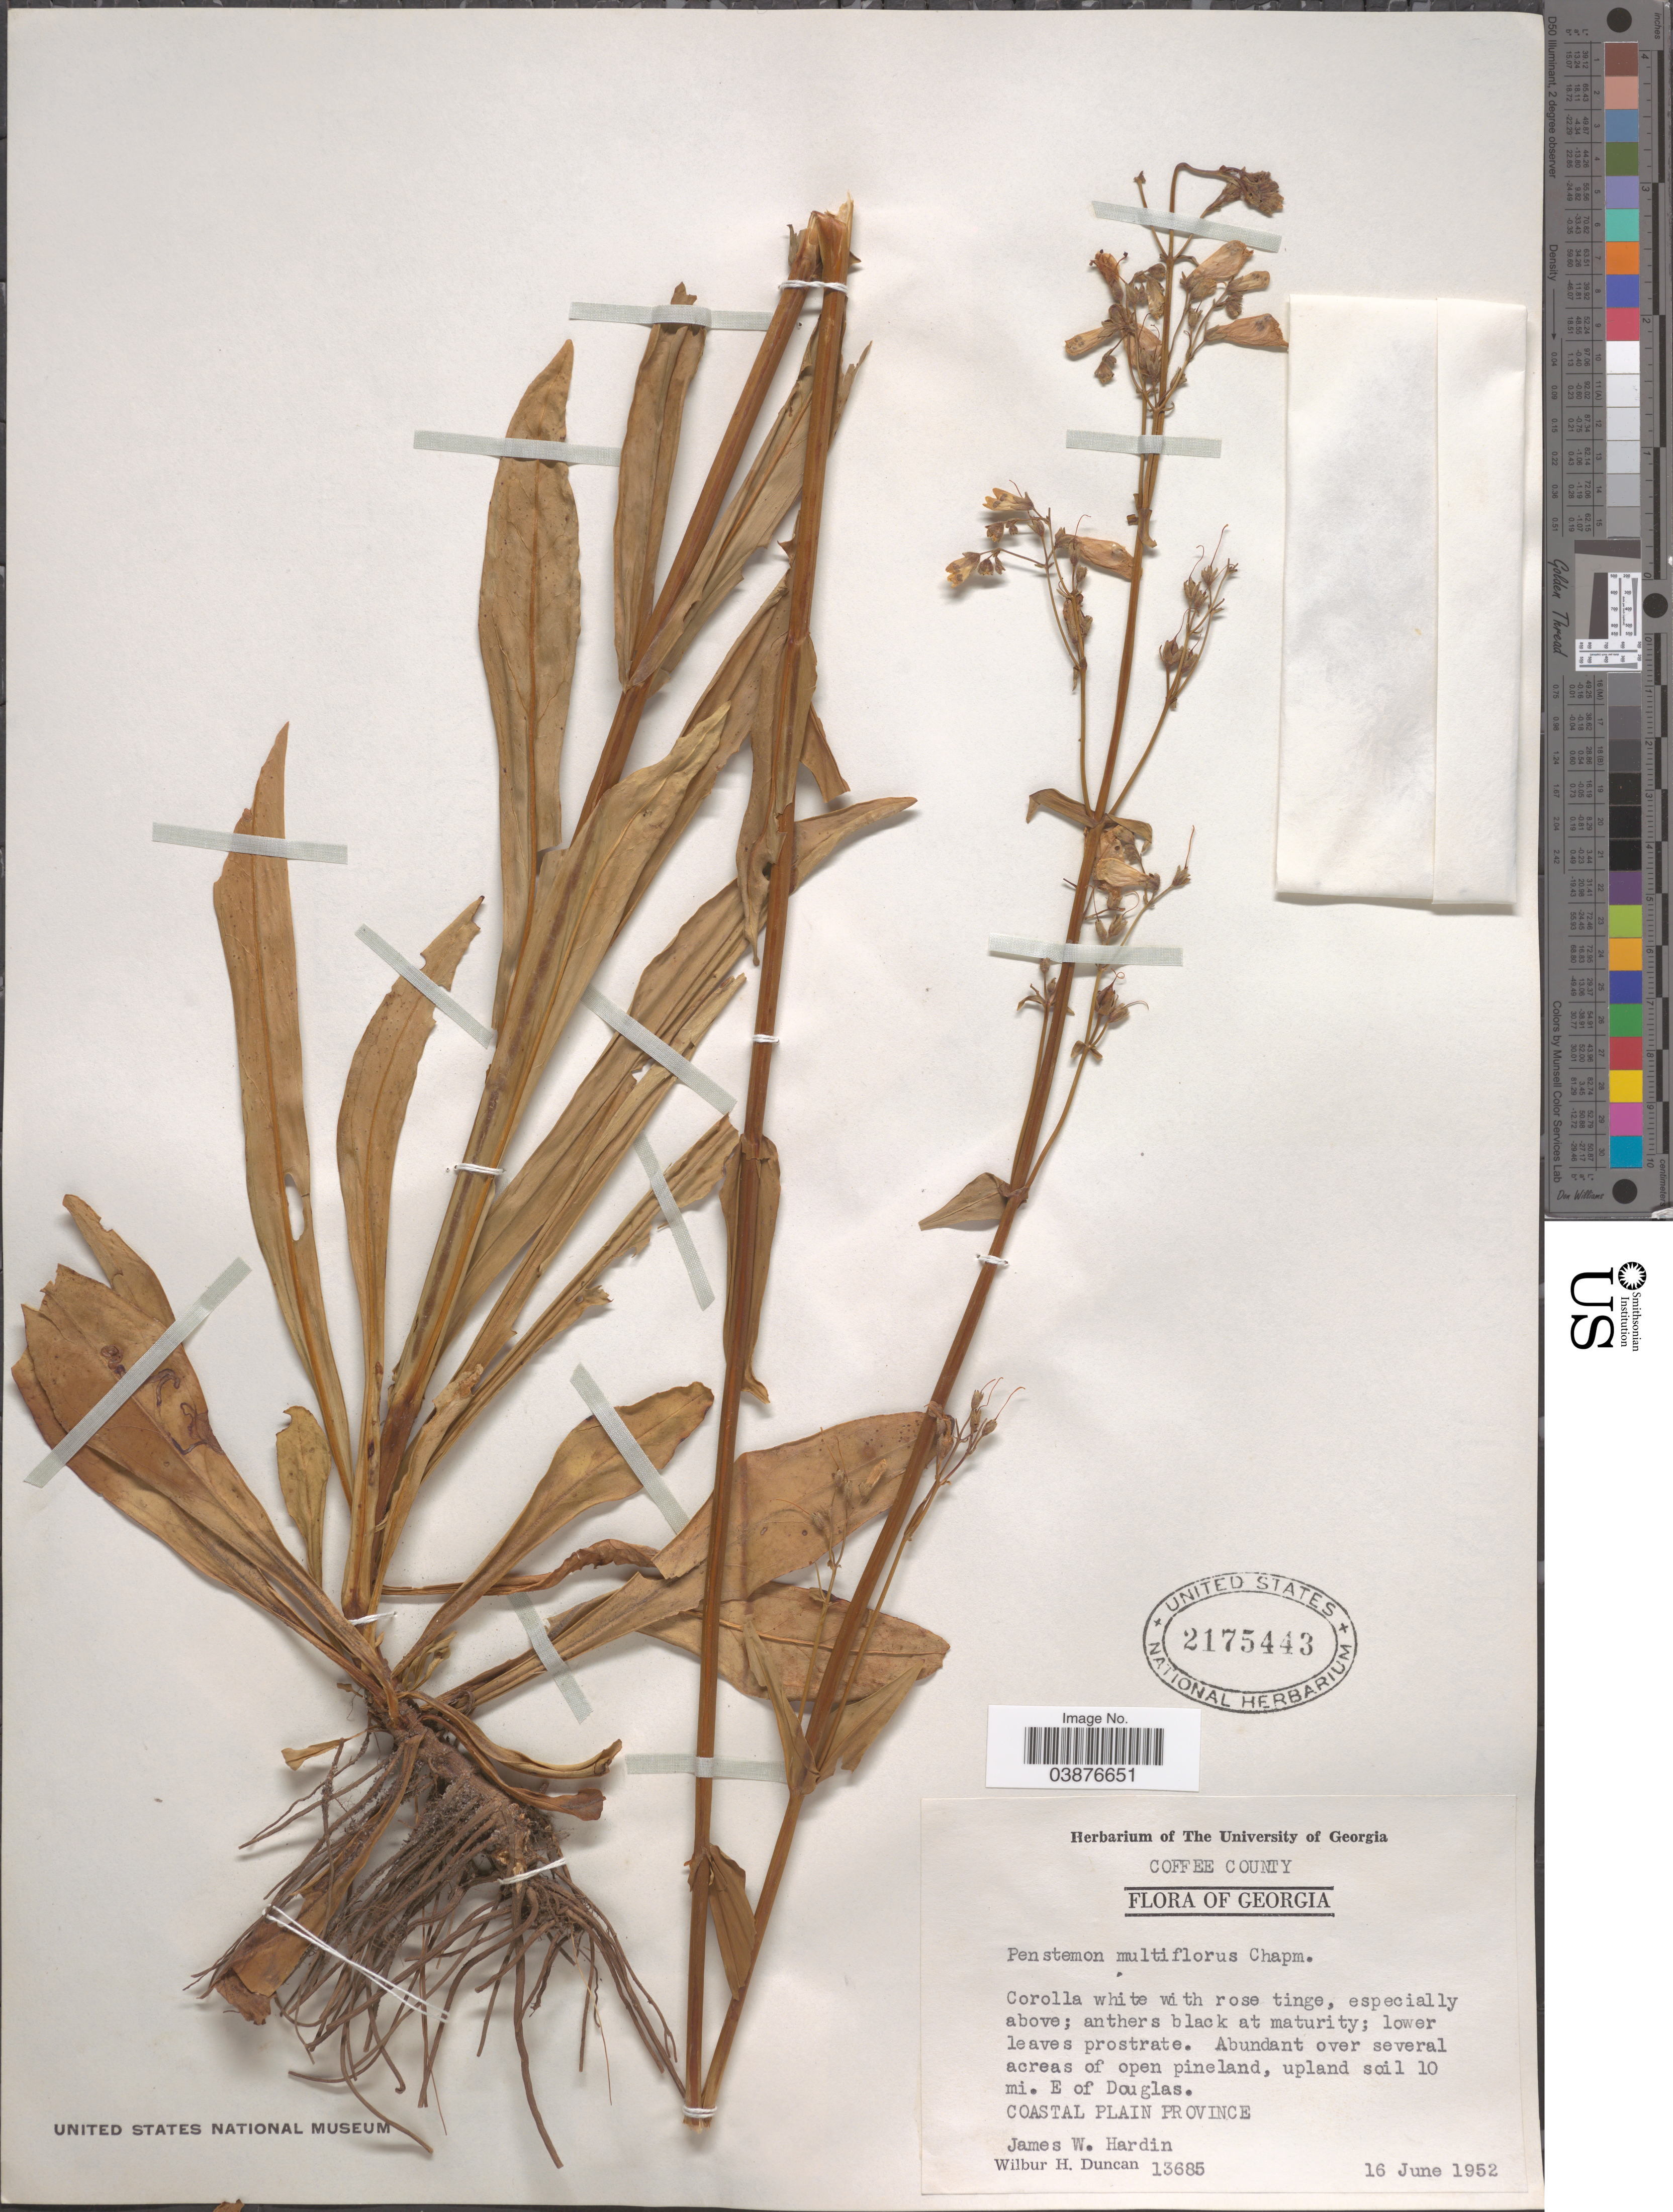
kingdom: Plantae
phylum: Tracheophyta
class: Magnoliopsida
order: Lamiales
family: Plantaginaceae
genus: Penstemon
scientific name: Penstemon multiflorus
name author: (Benth.) Chapm. ex Small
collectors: J. W. Hardin & W. H. Duncan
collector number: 13685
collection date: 1952-06-16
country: United States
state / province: Georgia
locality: Coffee County. 10 mi. E of Douglas. Coastal Plain Province.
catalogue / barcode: US 2175443